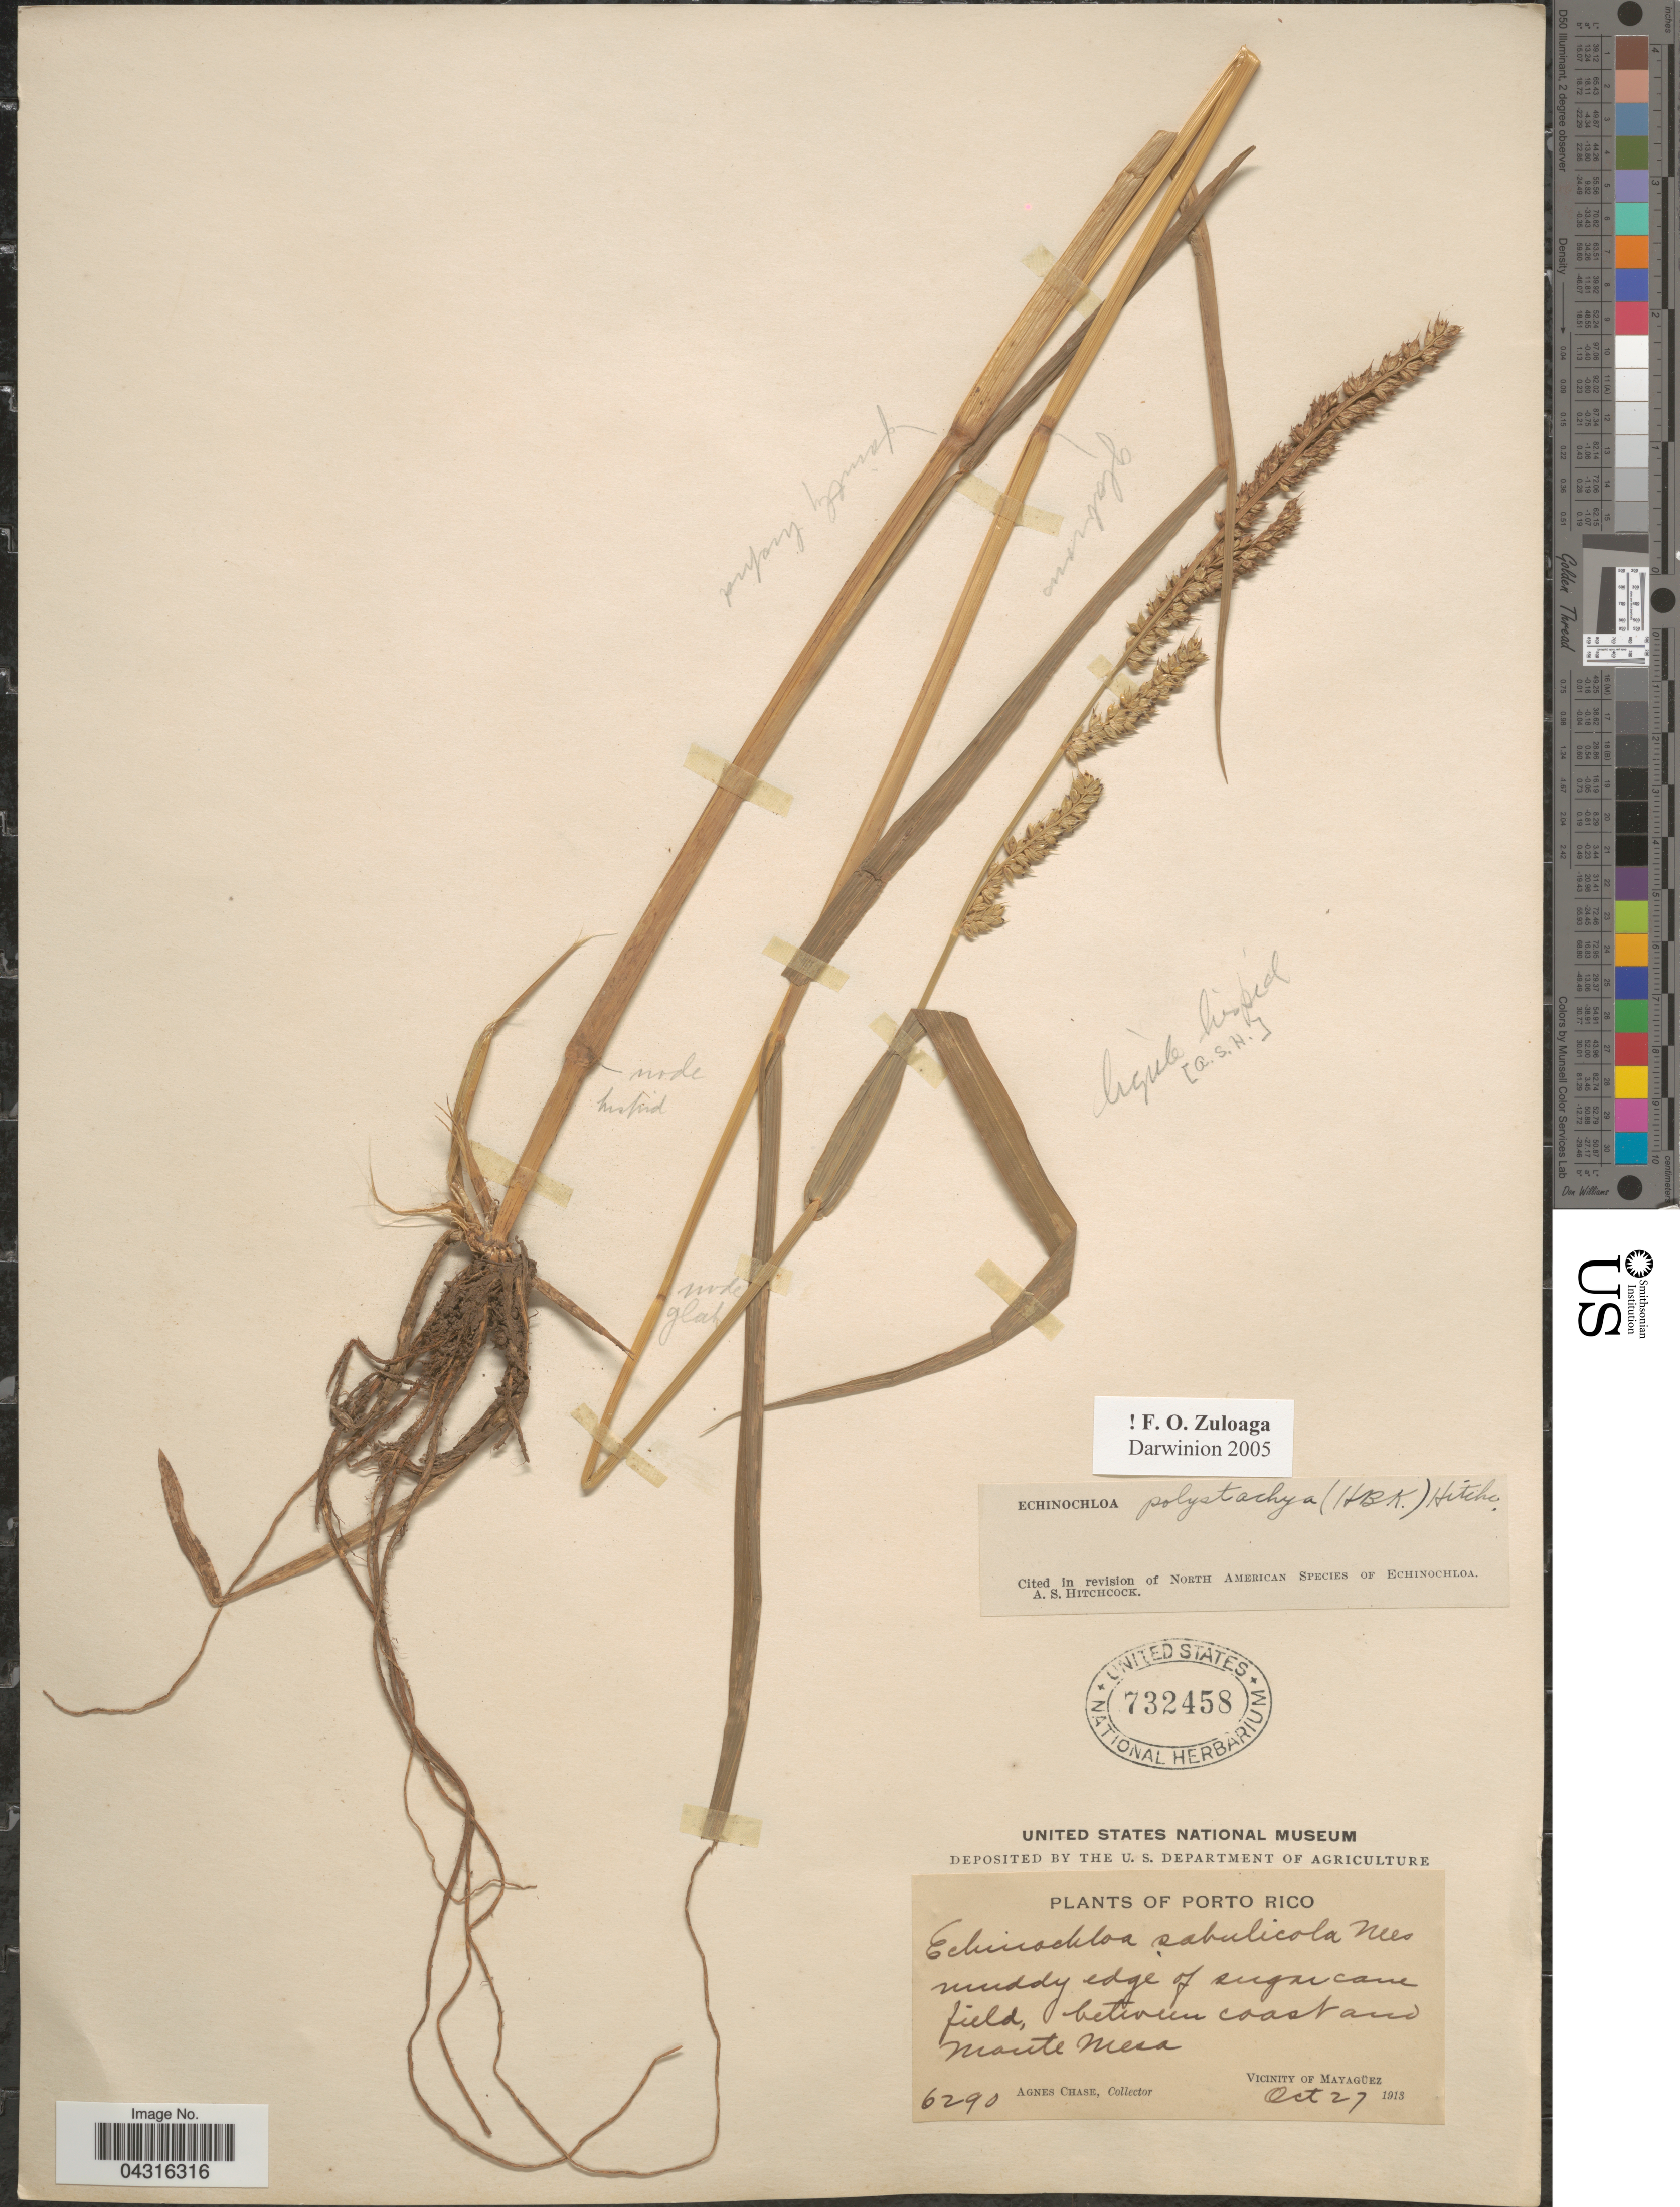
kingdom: Plantae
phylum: Tracheophyta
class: Liliopsida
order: Poales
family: Poaceae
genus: Echinochloa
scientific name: Echinochloa polystachya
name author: (Kunth) Hitchc.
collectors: A. Chase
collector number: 6290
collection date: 1913-10-27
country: Puerto Rico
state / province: Mayagüez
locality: Porto Rico. Muddy edge of sugarcane field, between coast and Monte Mesa. Vicinity of Mayagüez.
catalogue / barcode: US 732458